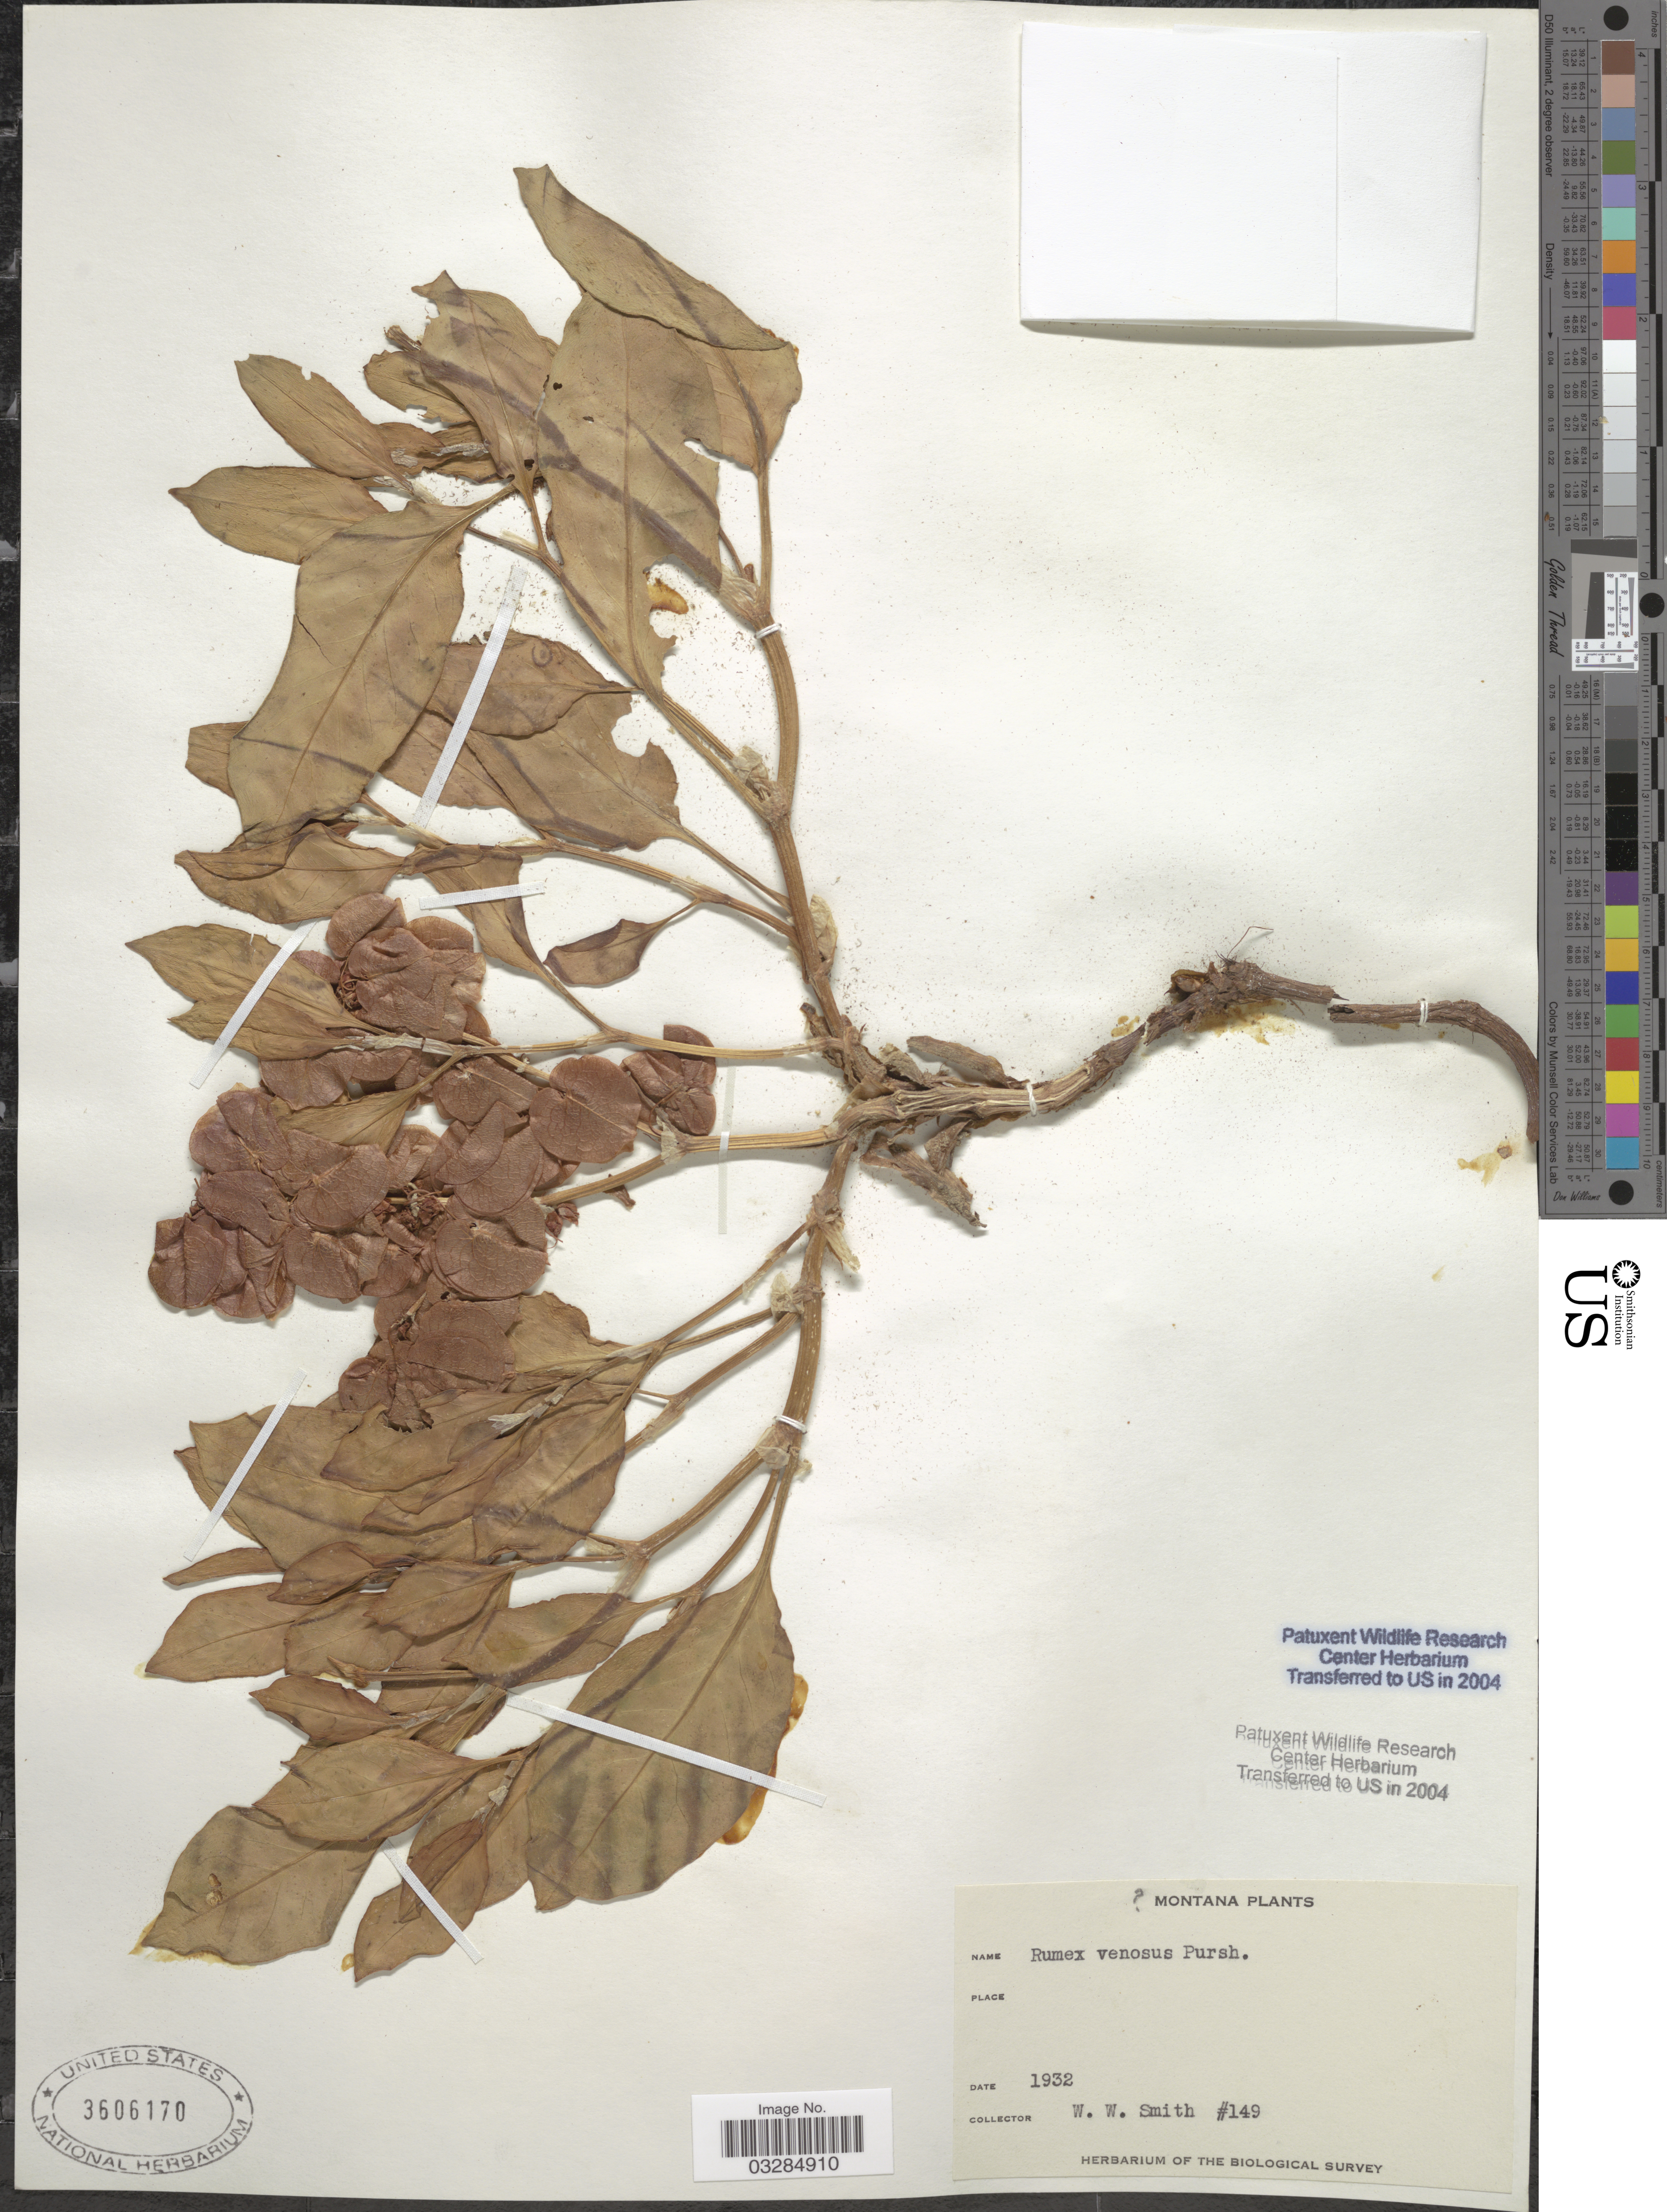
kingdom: Plantae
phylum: Tracheophyta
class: Magnoliopsida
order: Caryophyllales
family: Polygonaceae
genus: Rumex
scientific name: Rumex venosus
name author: Pursh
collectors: W. W. Smith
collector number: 149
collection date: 1932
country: United States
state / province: Montana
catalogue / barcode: US 3606170